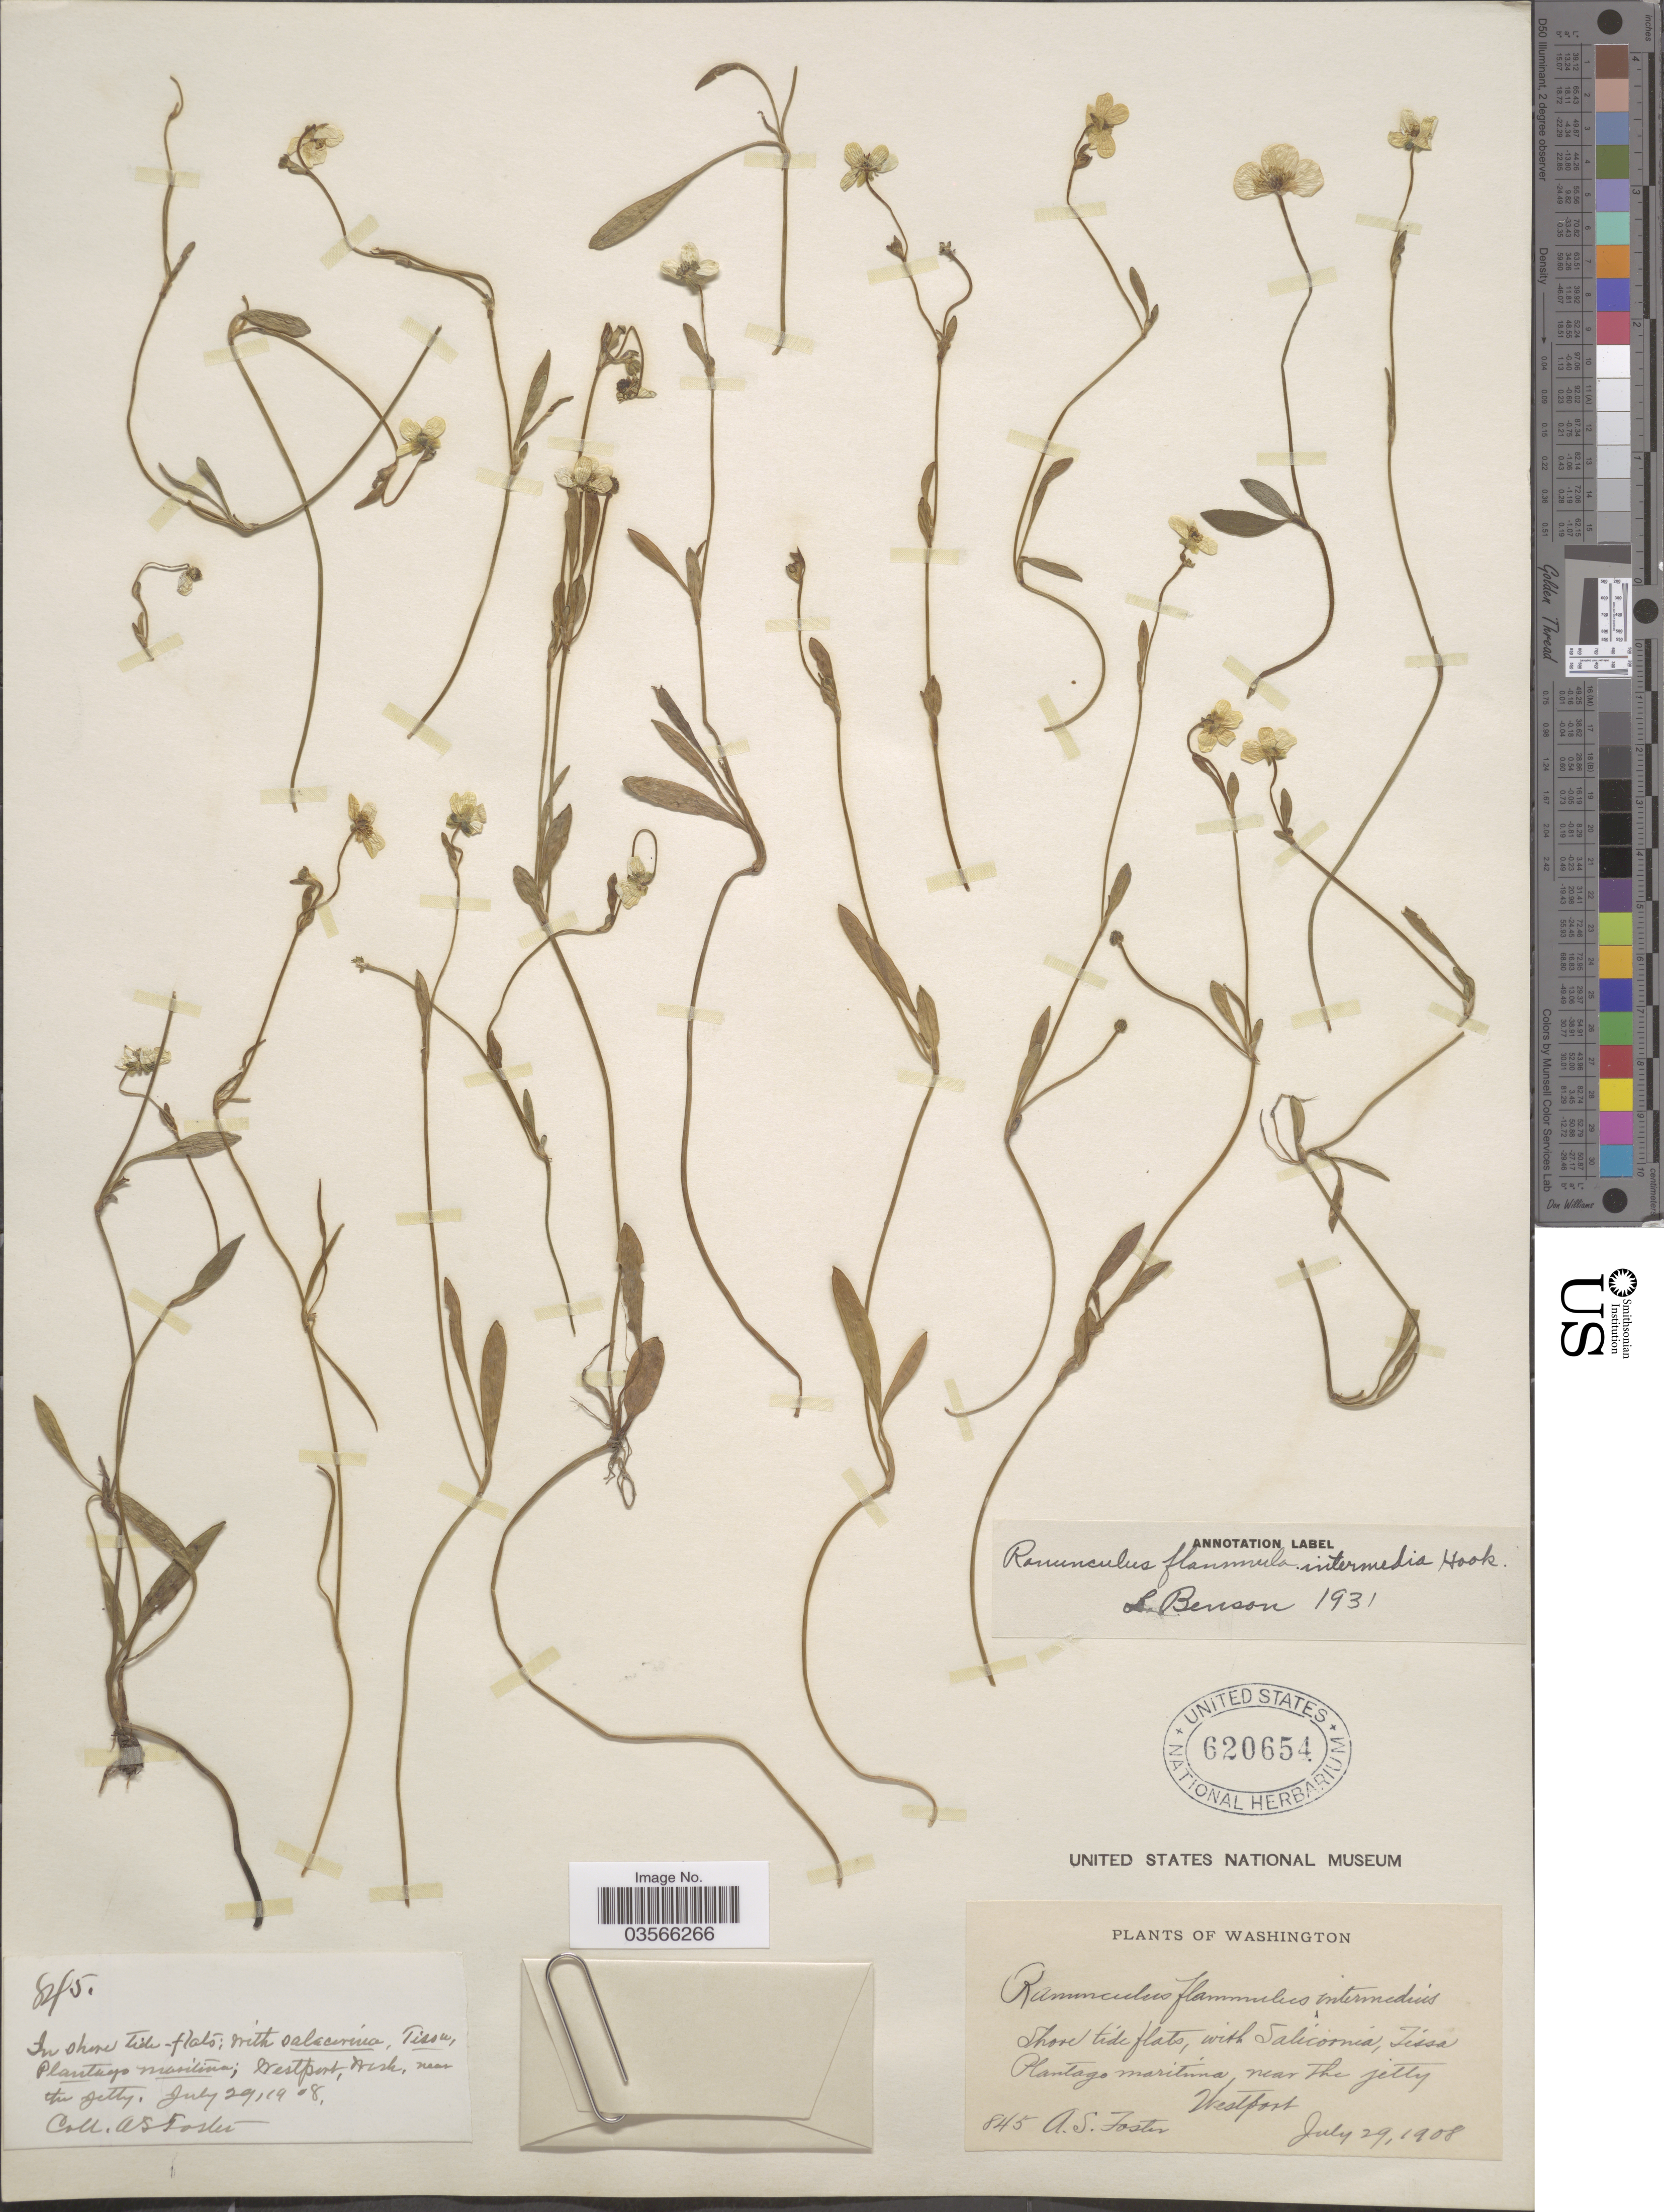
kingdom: Plantae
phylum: Tracheophyta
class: Magnoliopsida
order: Ranunculales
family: Ranunculaceae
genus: Ranunculus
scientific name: Ranunculus flammula var. ovalis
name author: (J.M. Bigelow) L.D. Benson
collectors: A. S. Foster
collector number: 845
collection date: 1908-07-29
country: United States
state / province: Washington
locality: Westport, near the jelly.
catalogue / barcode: US 620654